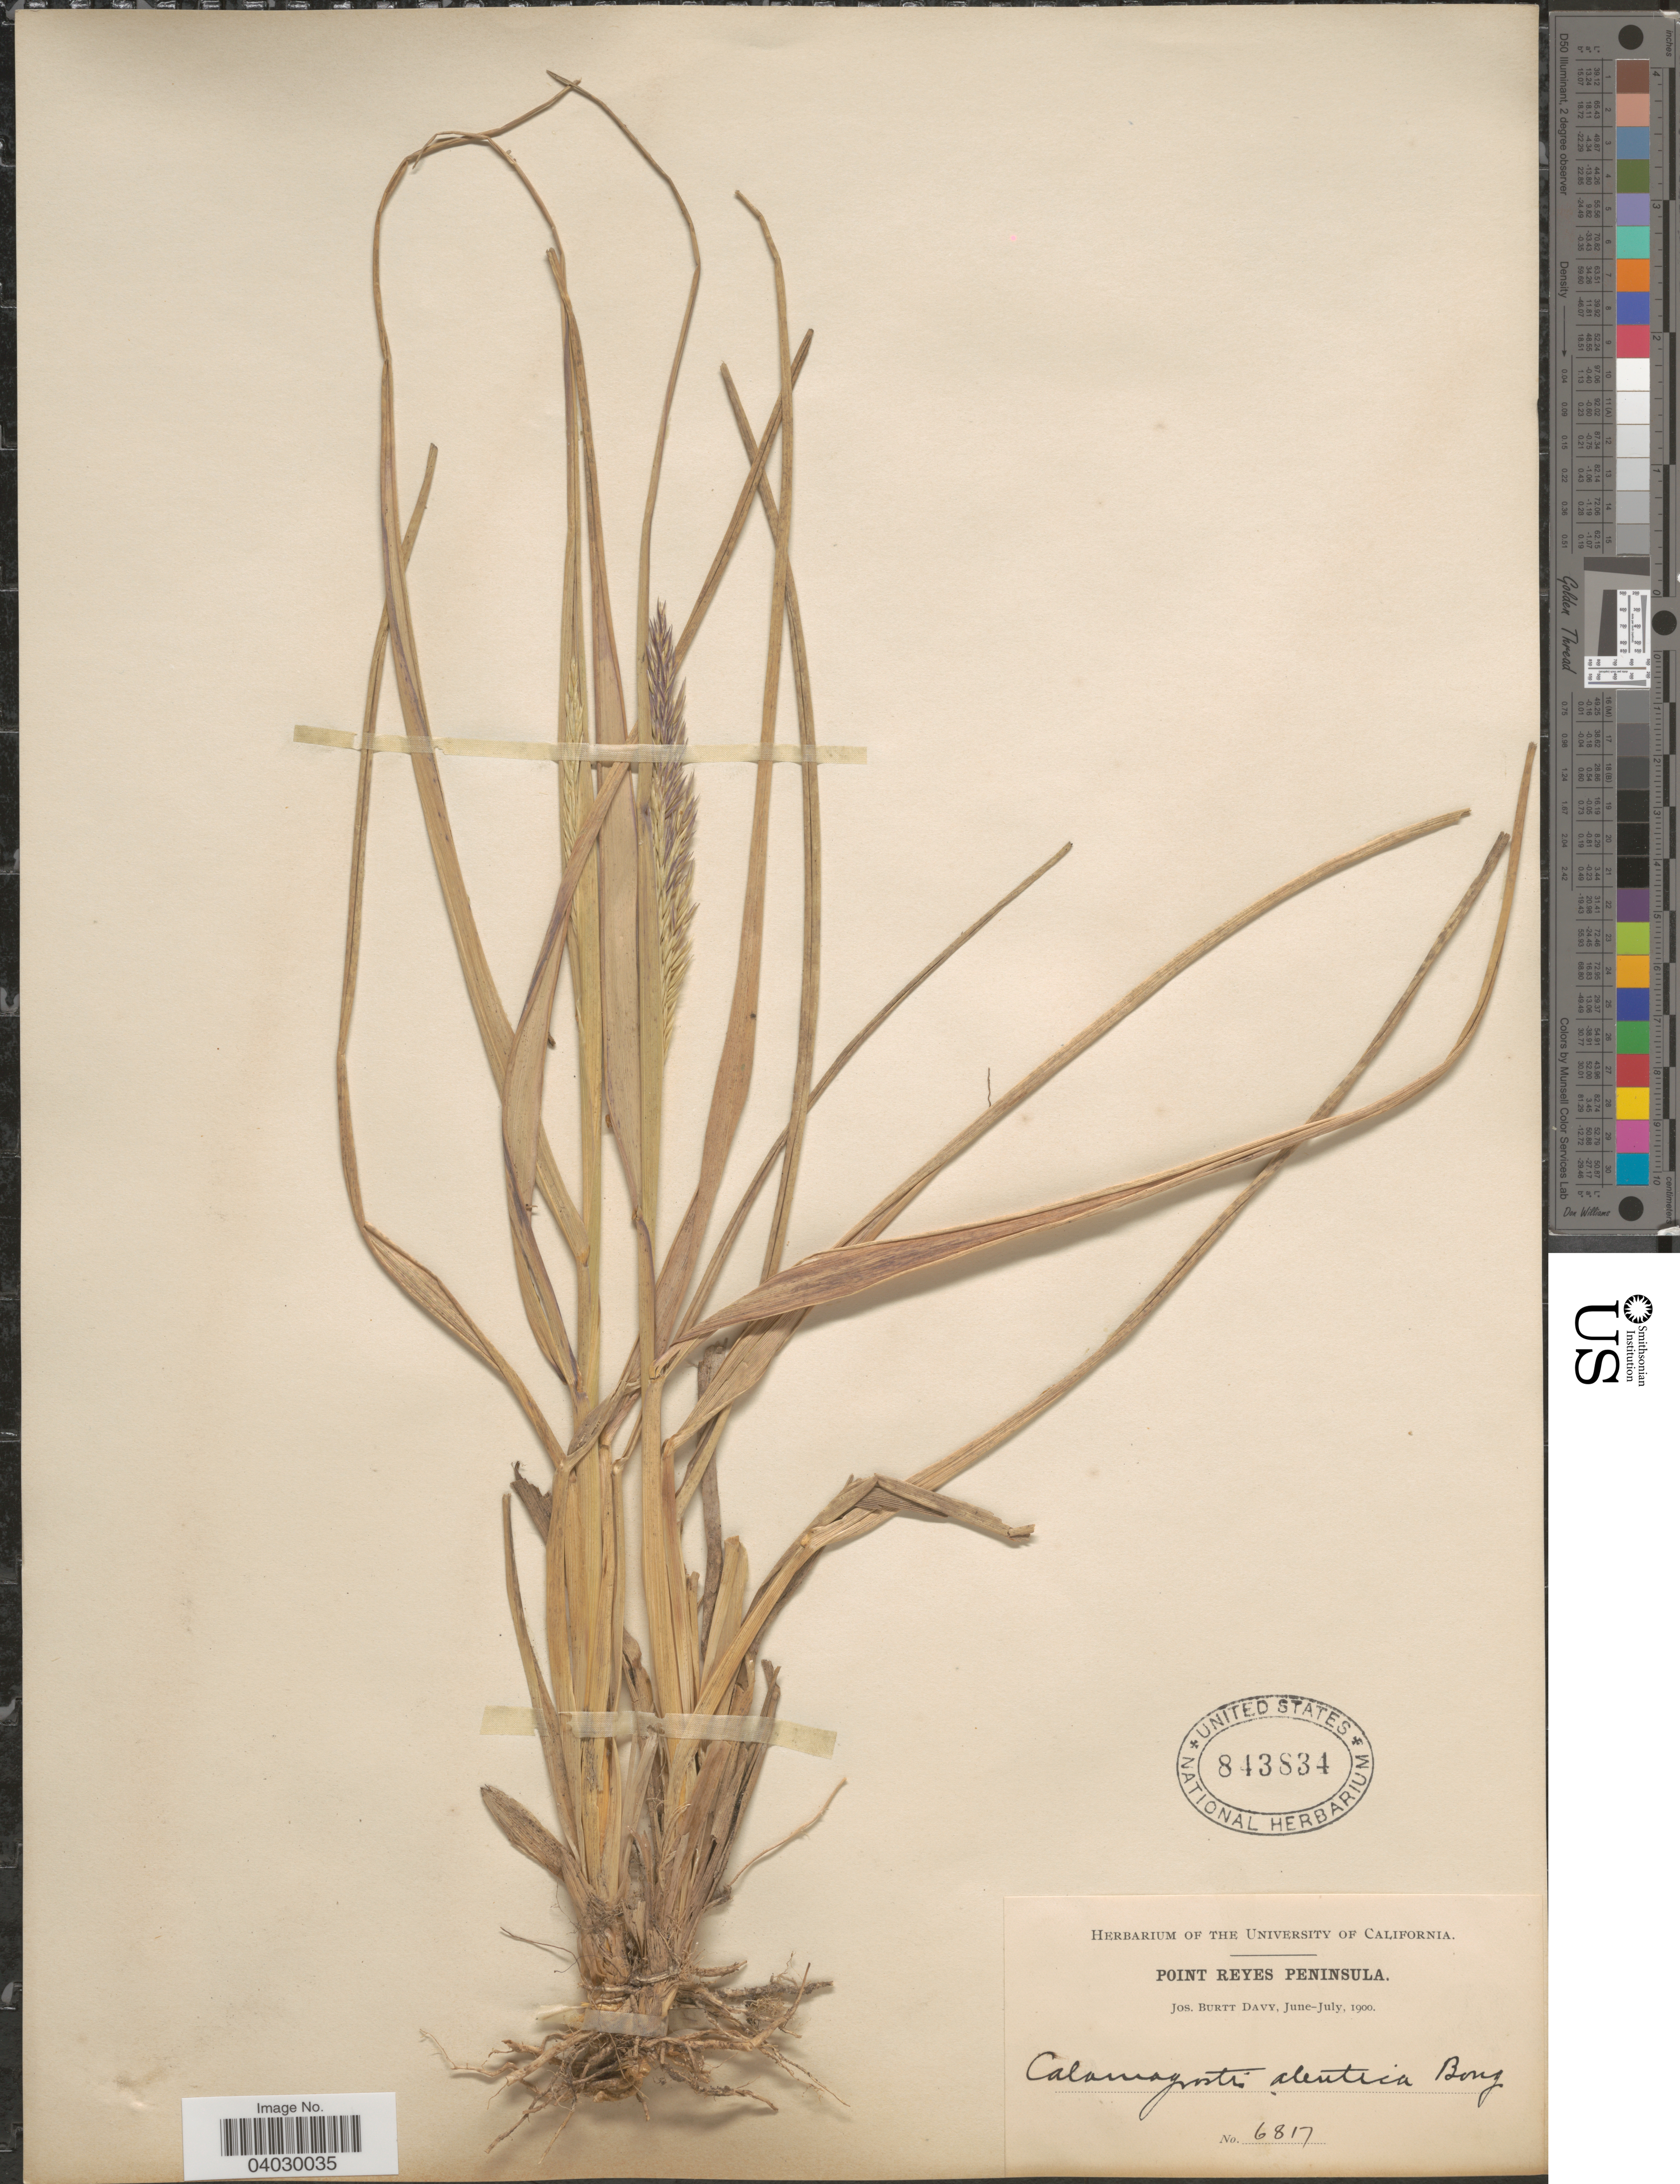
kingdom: Plantae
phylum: Tracheophyta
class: Liliopsida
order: Poales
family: Poaceae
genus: Calamagrostis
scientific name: Calamagrostis nutkaensis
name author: (J. Presl) Steud.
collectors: J. Burtt Davy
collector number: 6817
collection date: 1900-06/1900-07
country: United States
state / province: California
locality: Point Reyes Peninsula.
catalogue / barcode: US 843834